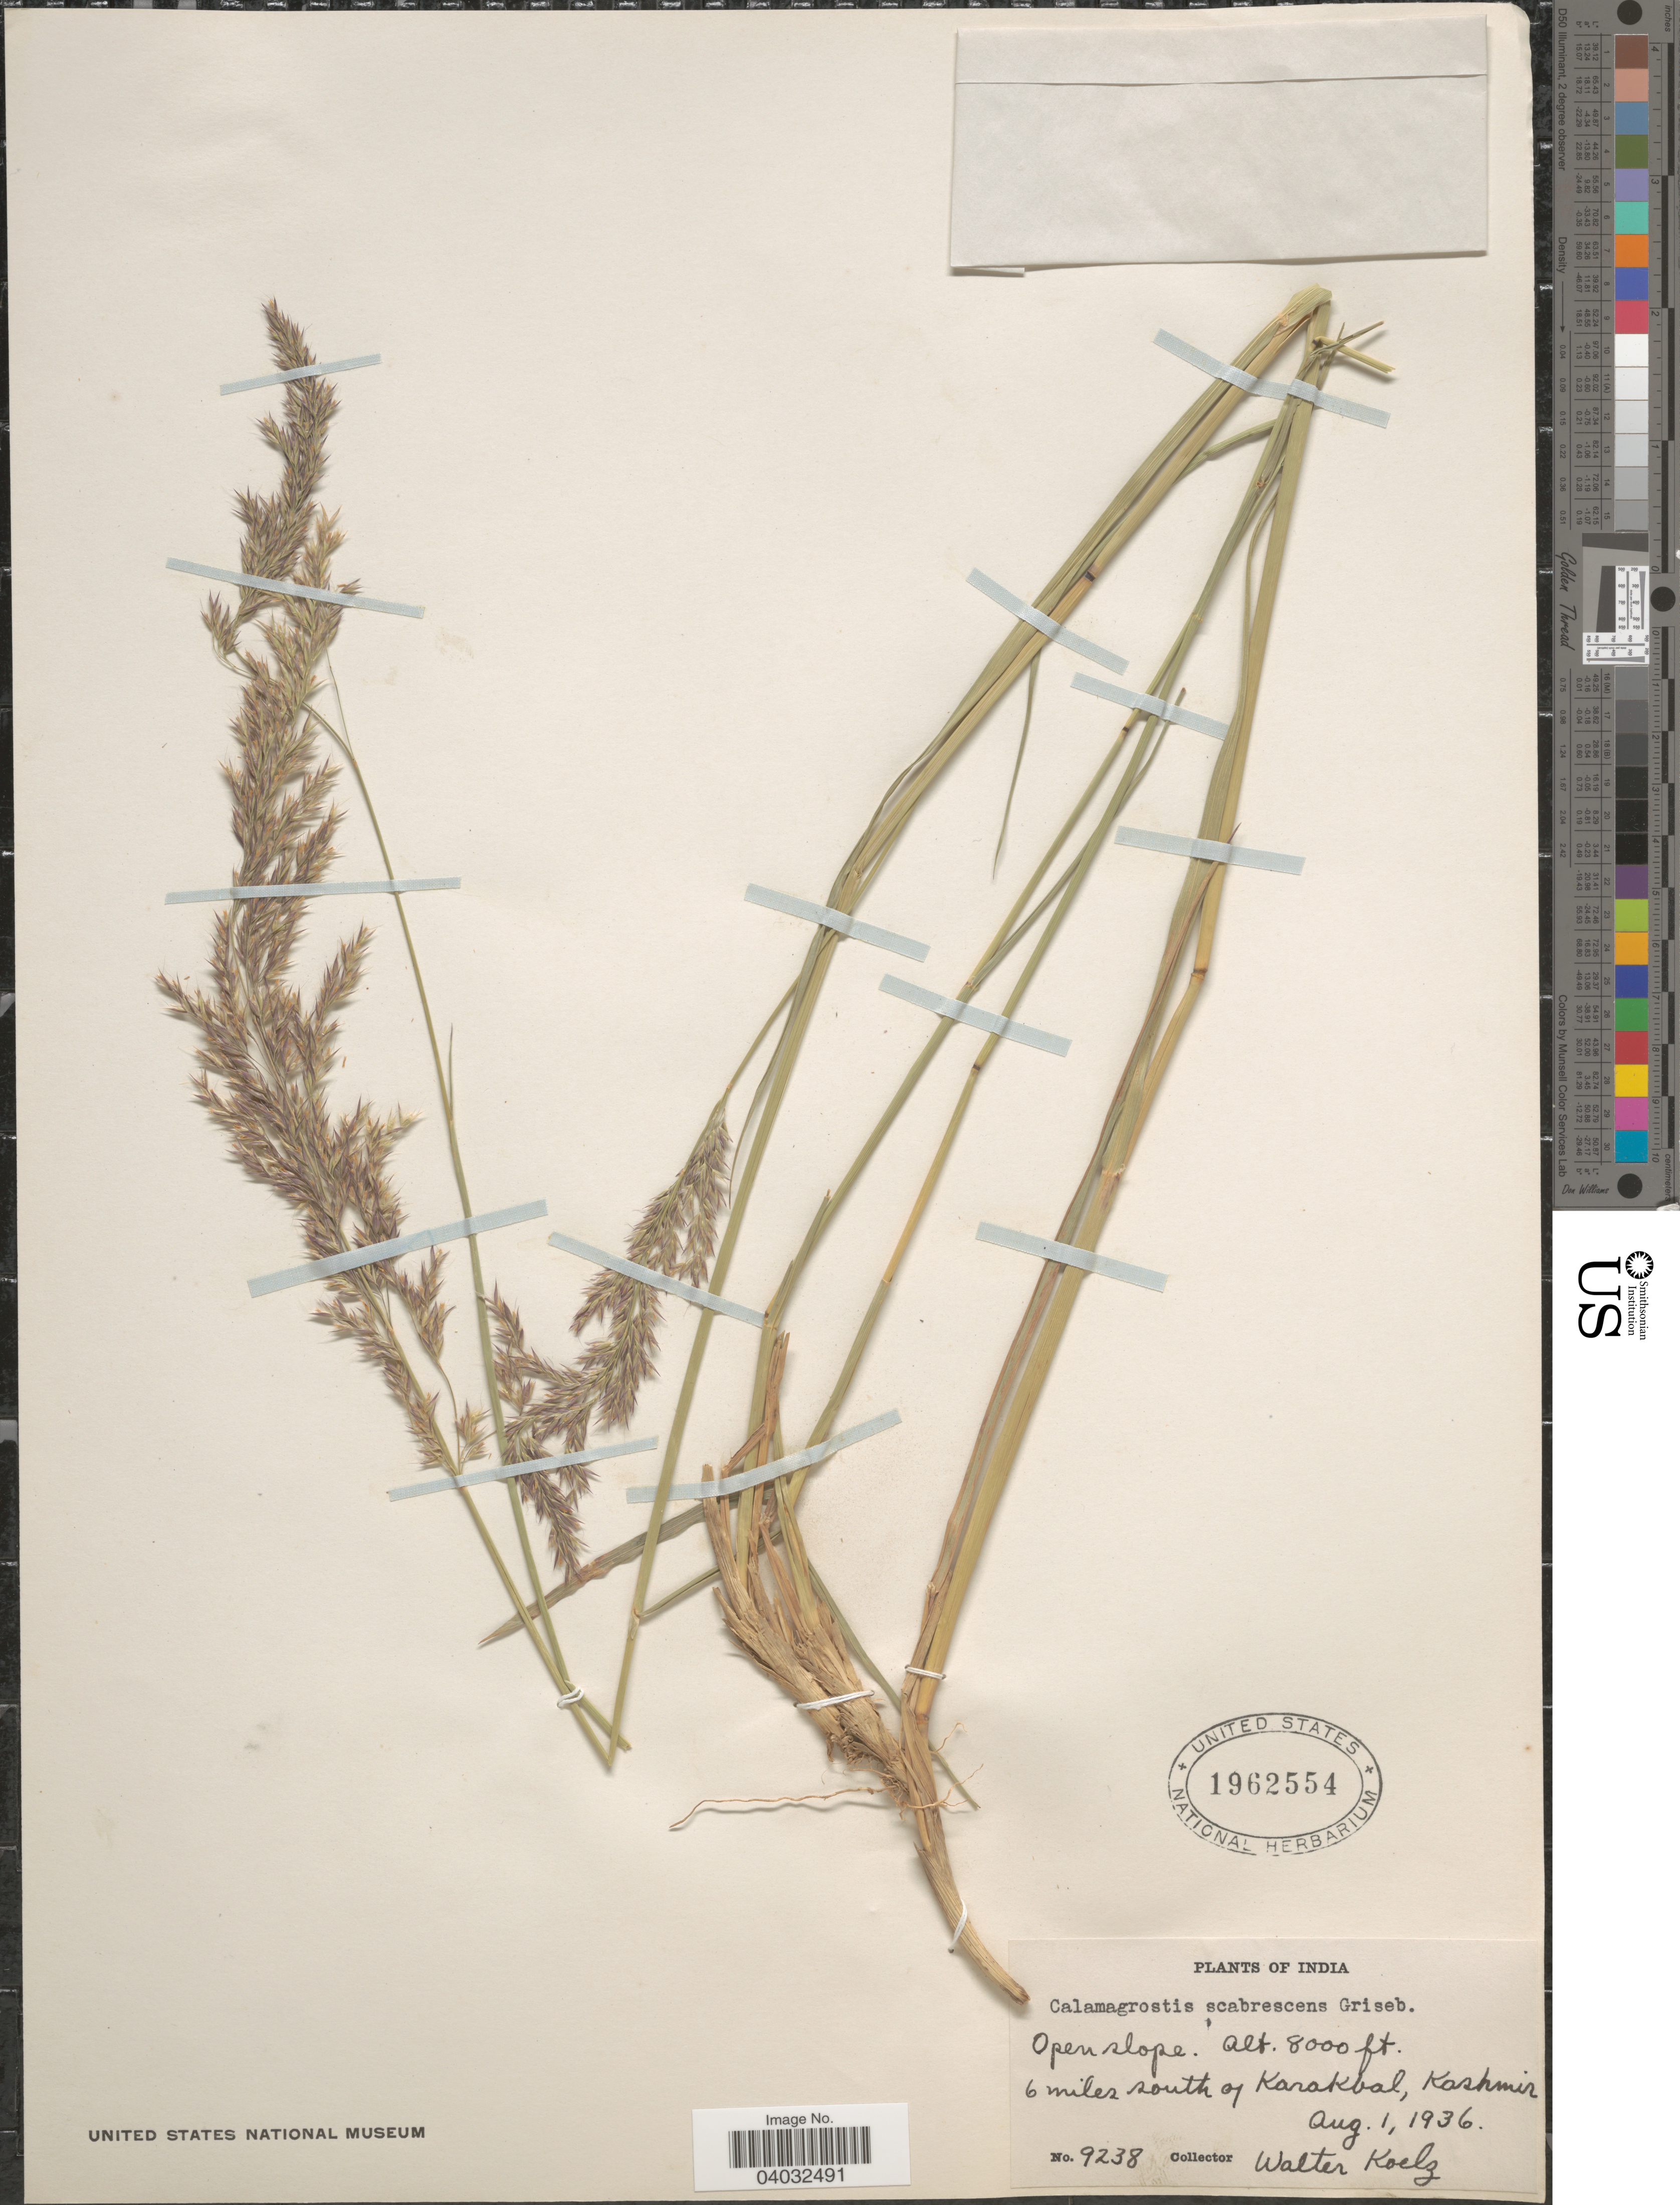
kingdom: Plantae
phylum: Tracheophyta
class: Liliopsida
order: Poales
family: Poaceae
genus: Calamagrostis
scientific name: Calamagrostis scabrescens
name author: Griseb.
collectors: W. N. Koelz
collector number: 9238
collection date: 1936-08-01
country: India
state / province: Jammu and Kashmir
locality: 6 miles south of Karakbal, Kashmir.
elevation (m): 2438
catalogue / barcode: US 1962554